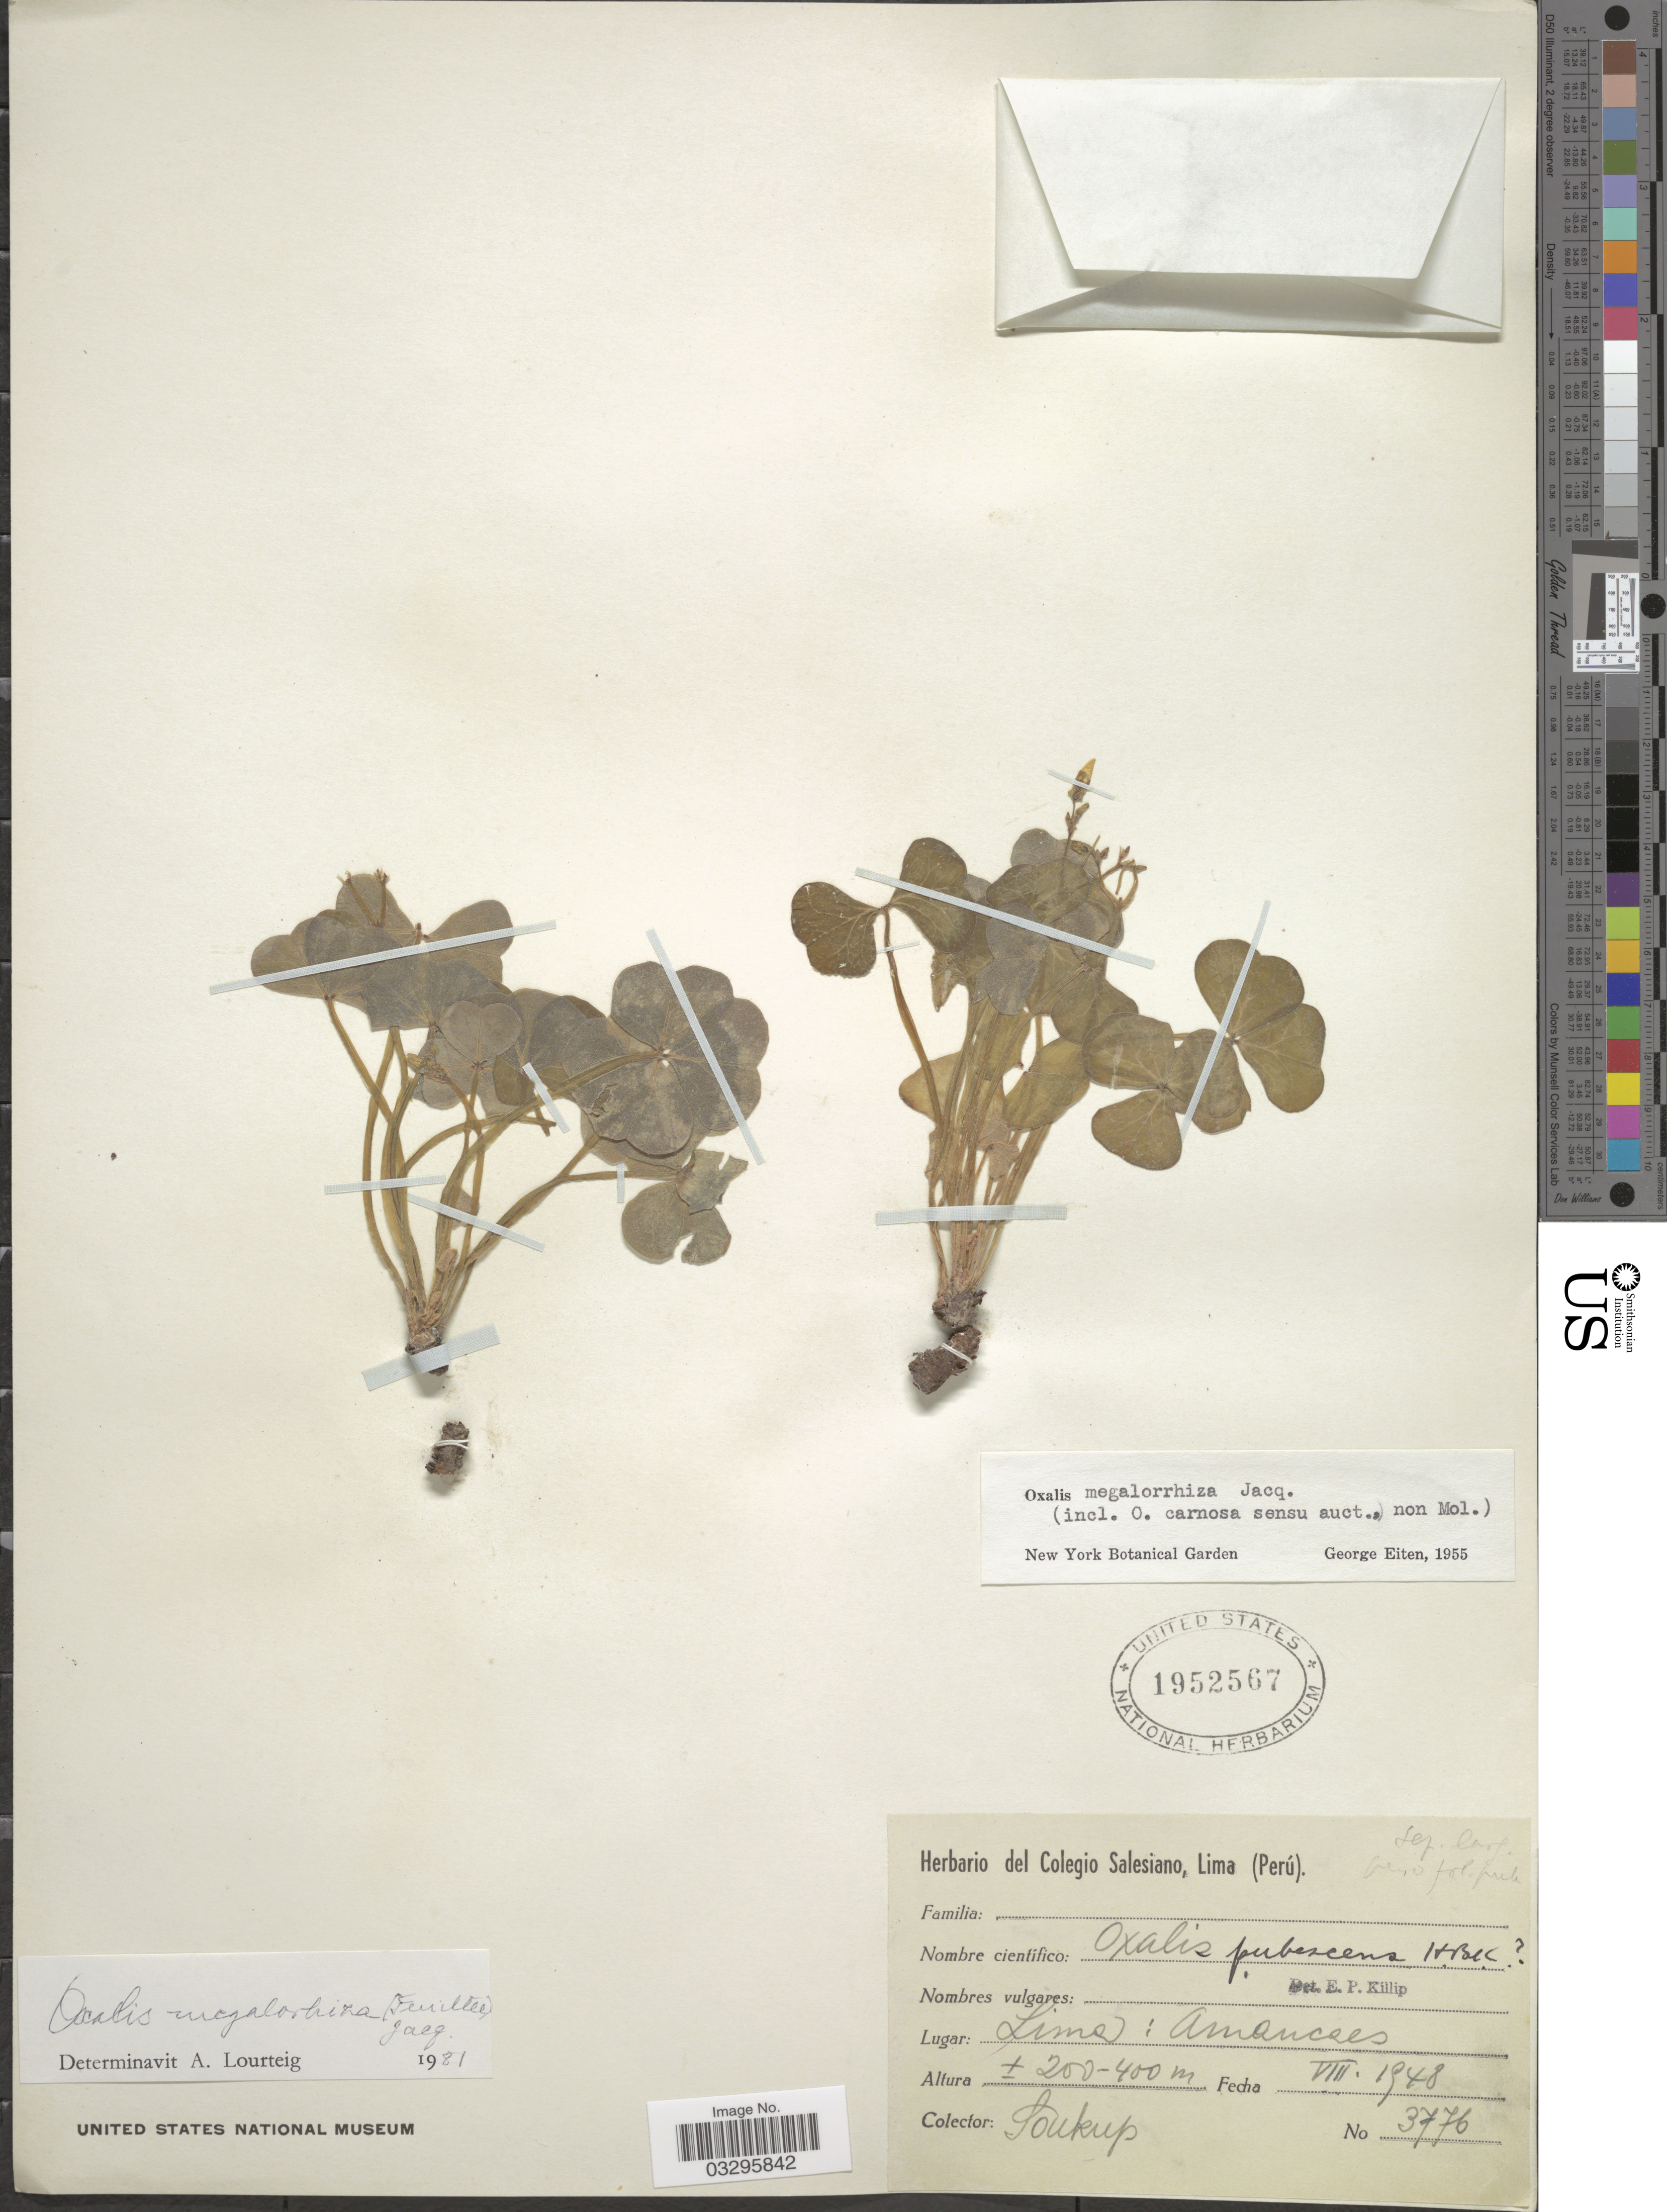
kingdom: Plantae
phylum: Tracheophyta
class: Magnoliopsida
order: Oxalidales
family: Oxalidaceae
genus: Oxalis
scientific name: Oxalis megalorrhiza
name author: Jacq.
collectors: -- Soukup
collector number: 3776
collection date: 1948-08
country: Peru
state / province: Lima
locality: Amancaes.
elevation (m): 200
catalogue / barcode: US 1952567